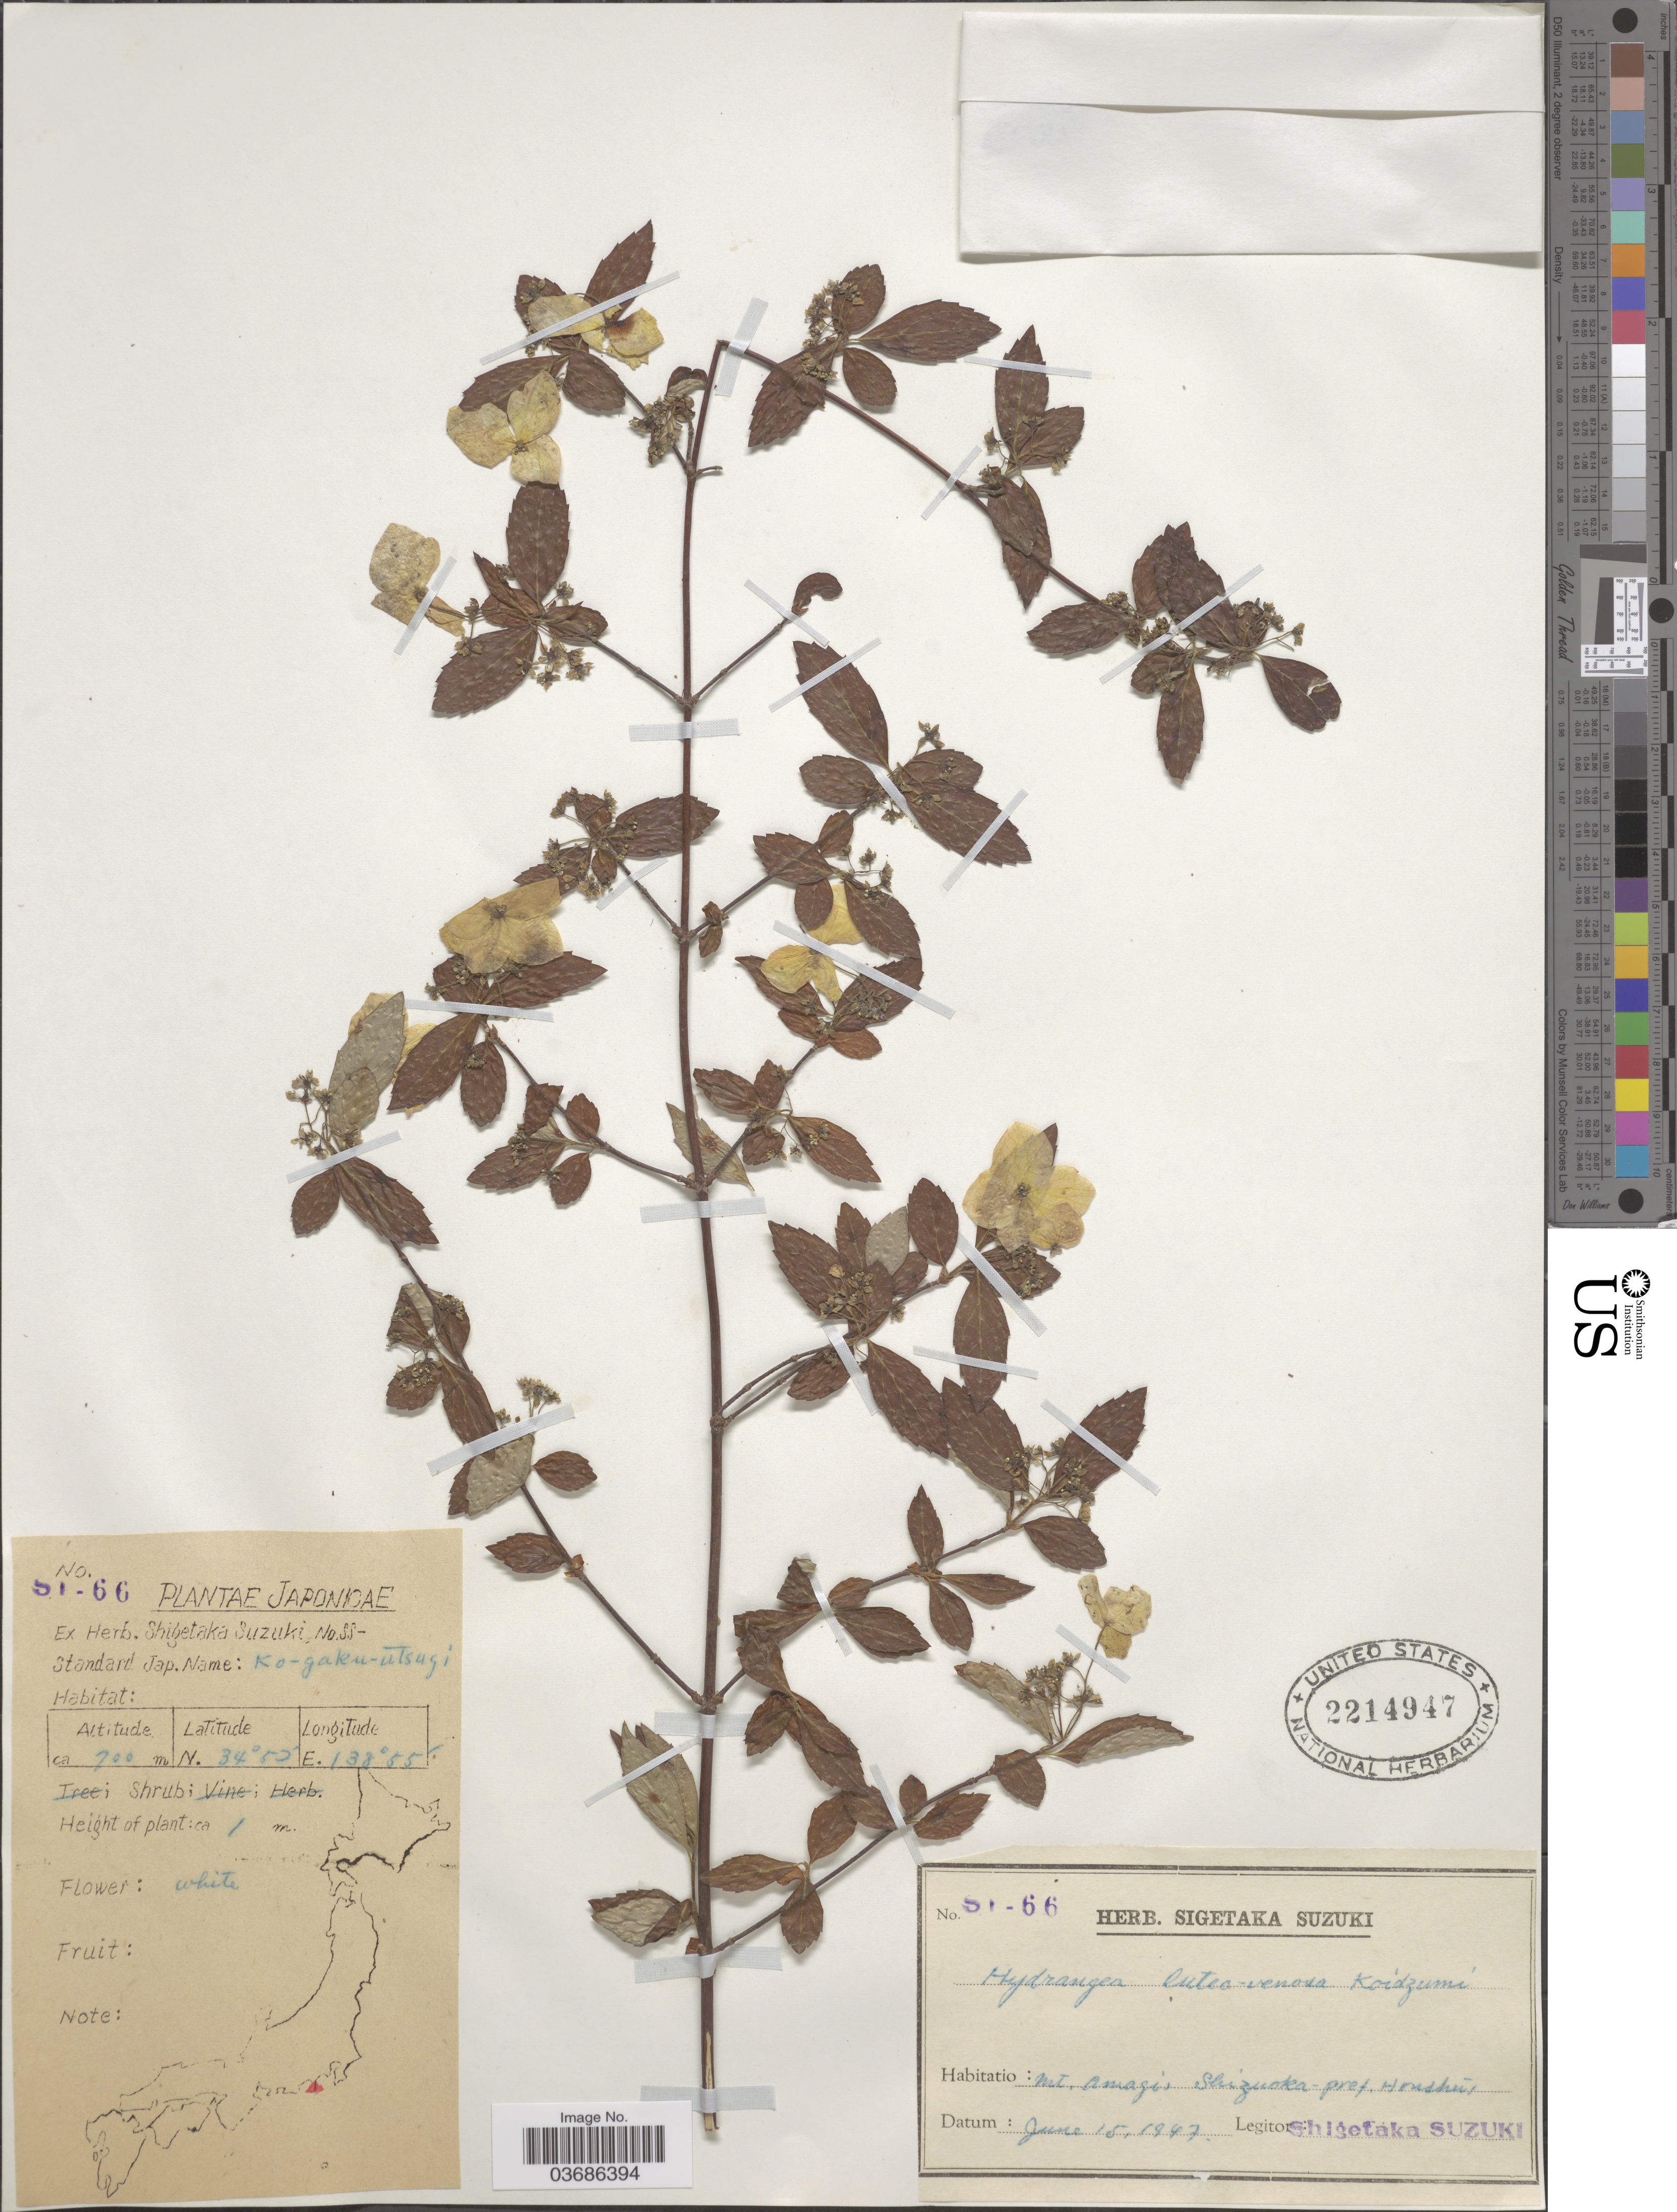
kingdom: Plantae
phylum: Tracheophyta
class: Magnoliopsida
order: Cornales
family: Hydrangeaceae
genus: Hydrangea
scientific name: Hydrangea luteovenosa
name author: Koidz.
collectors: S. Suzuki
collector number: S1-66*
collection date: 1947-06-15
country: Japan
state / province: Sizuoka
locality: Mt. Amagi, Shizuoka-Pref. Honshu.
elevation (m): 700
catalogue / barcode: US 2214947